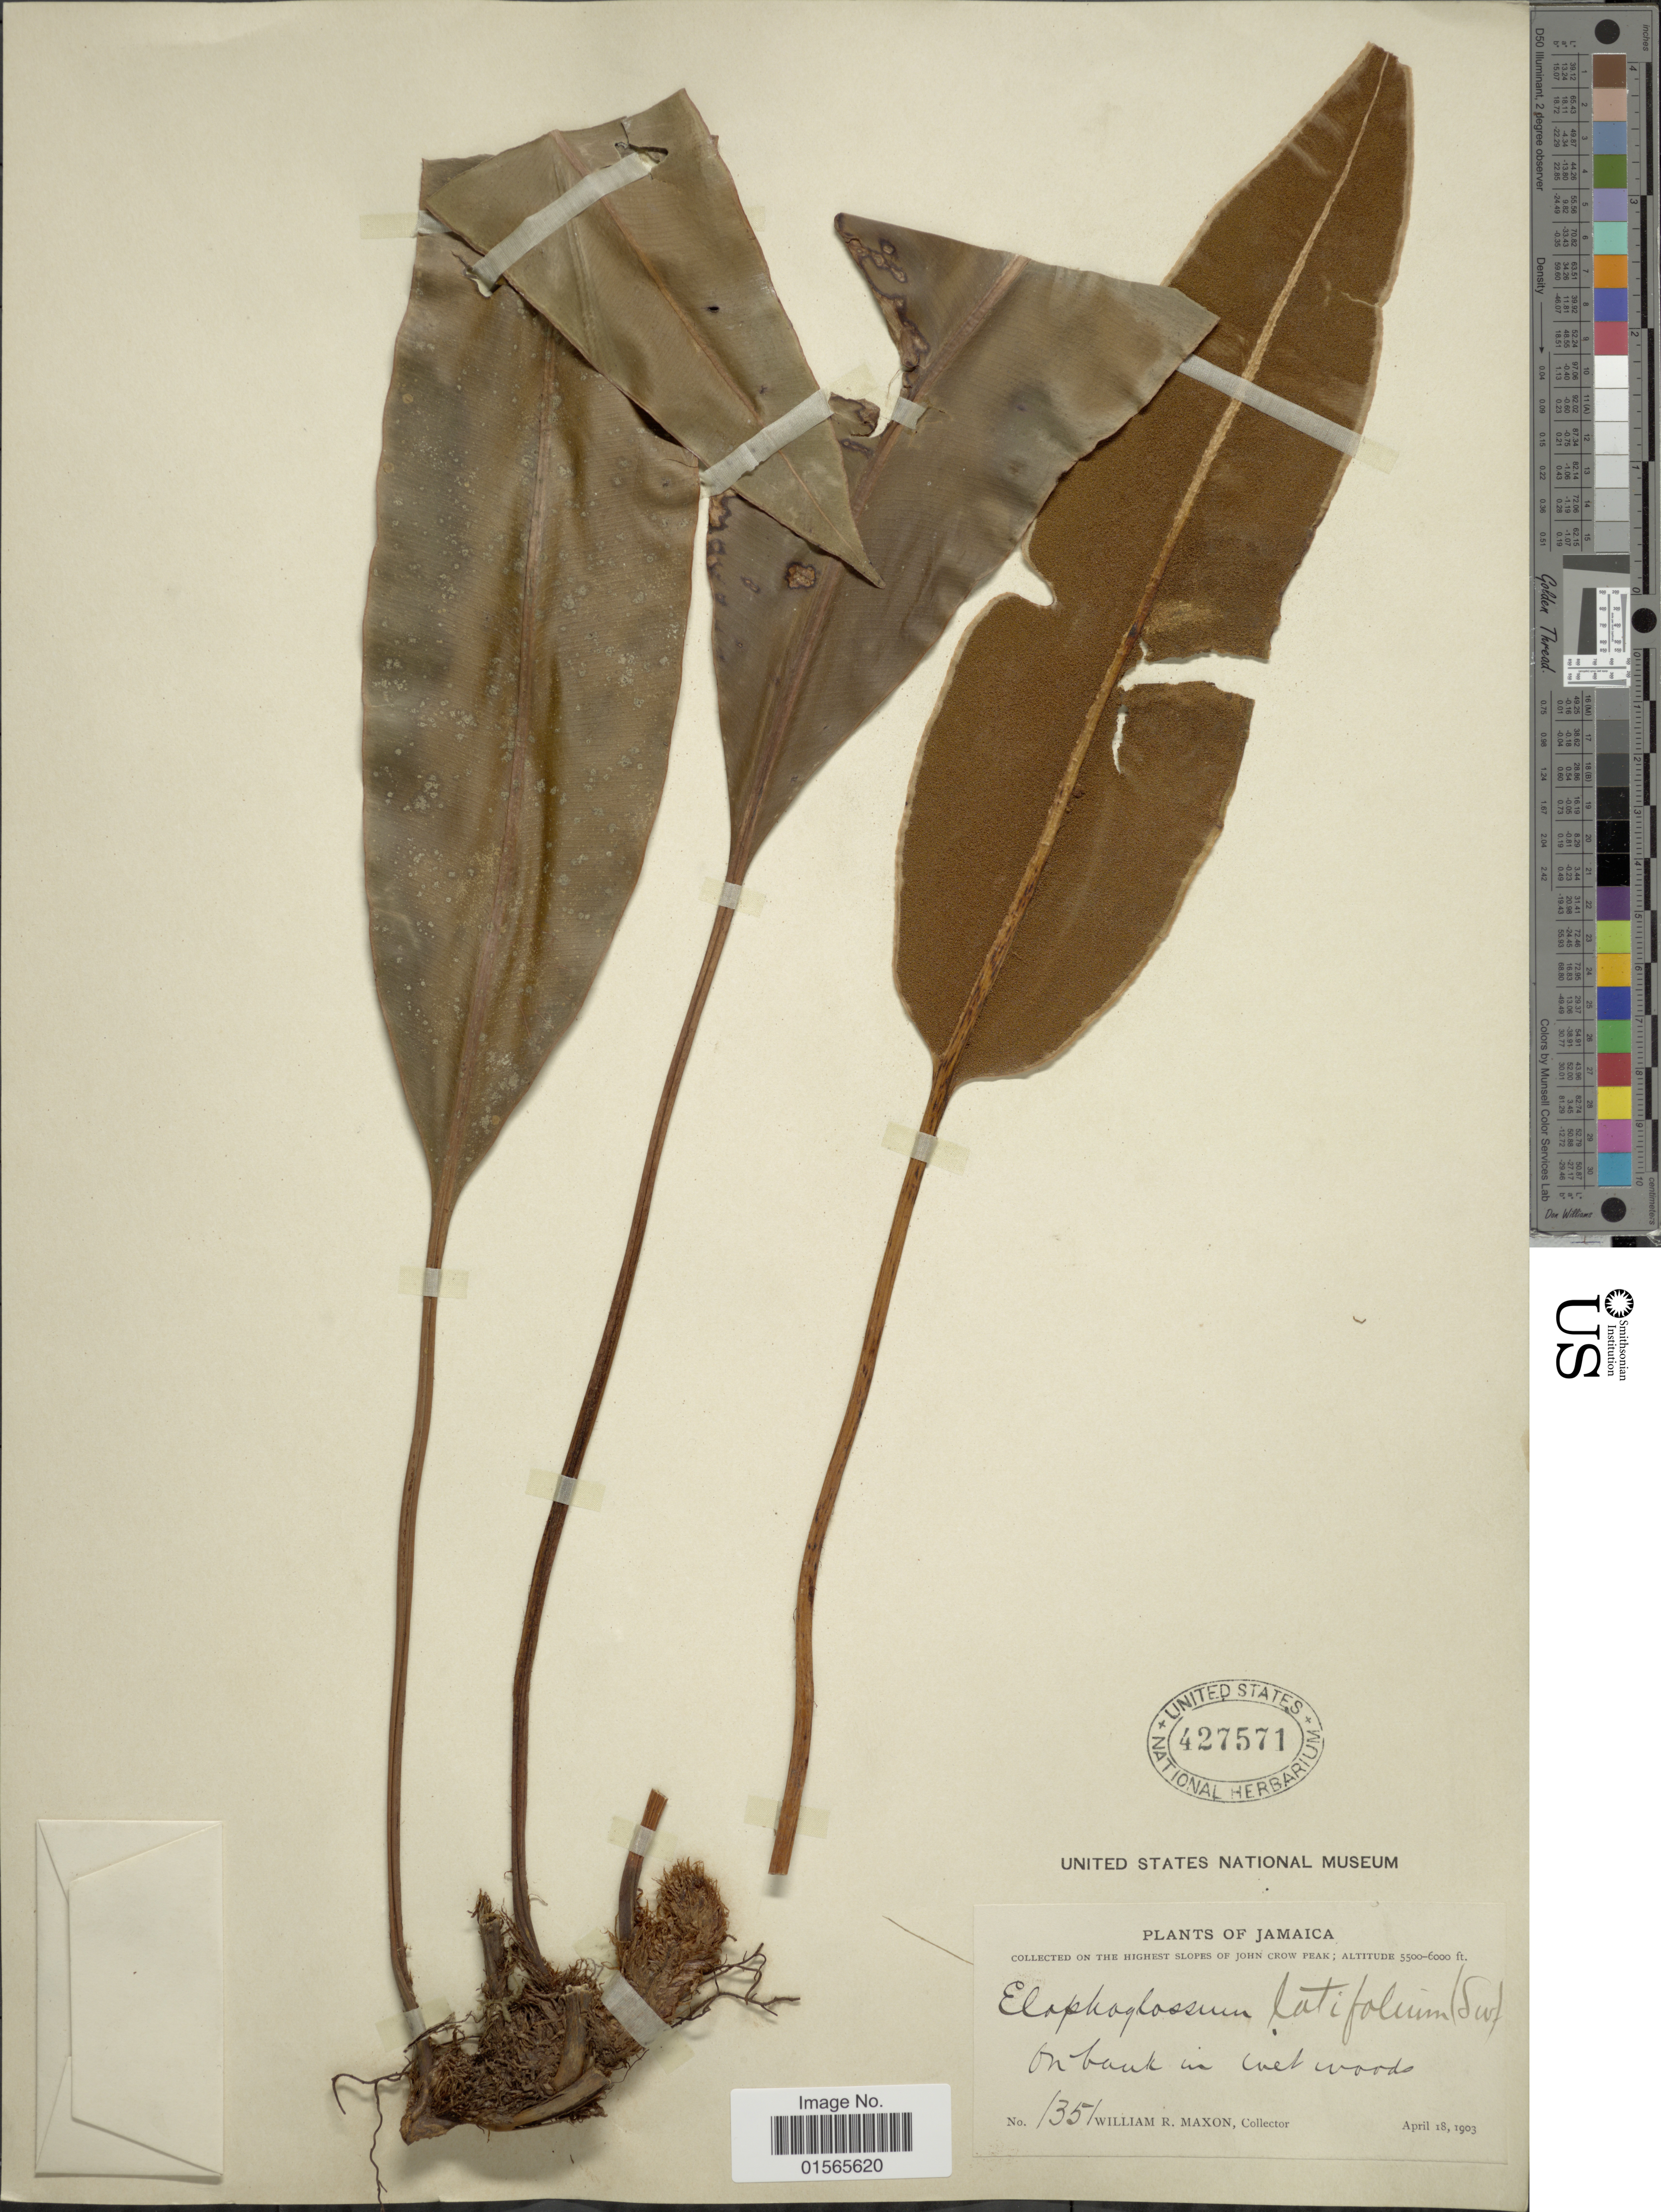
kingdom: Plantae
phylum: Tracheophyta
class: Polypodiopsida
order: Polypodiales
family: Dryopteridaceae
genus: Elaphoglossum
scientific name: Elaphoglossum latifolium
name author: (Sw.) J. Sm.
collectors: W. R. Maxon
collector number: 1351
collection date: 1903-04-18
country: Jamaica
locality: On the highest slopes of John Crow Peak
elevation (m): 1676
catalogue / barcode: US 427571